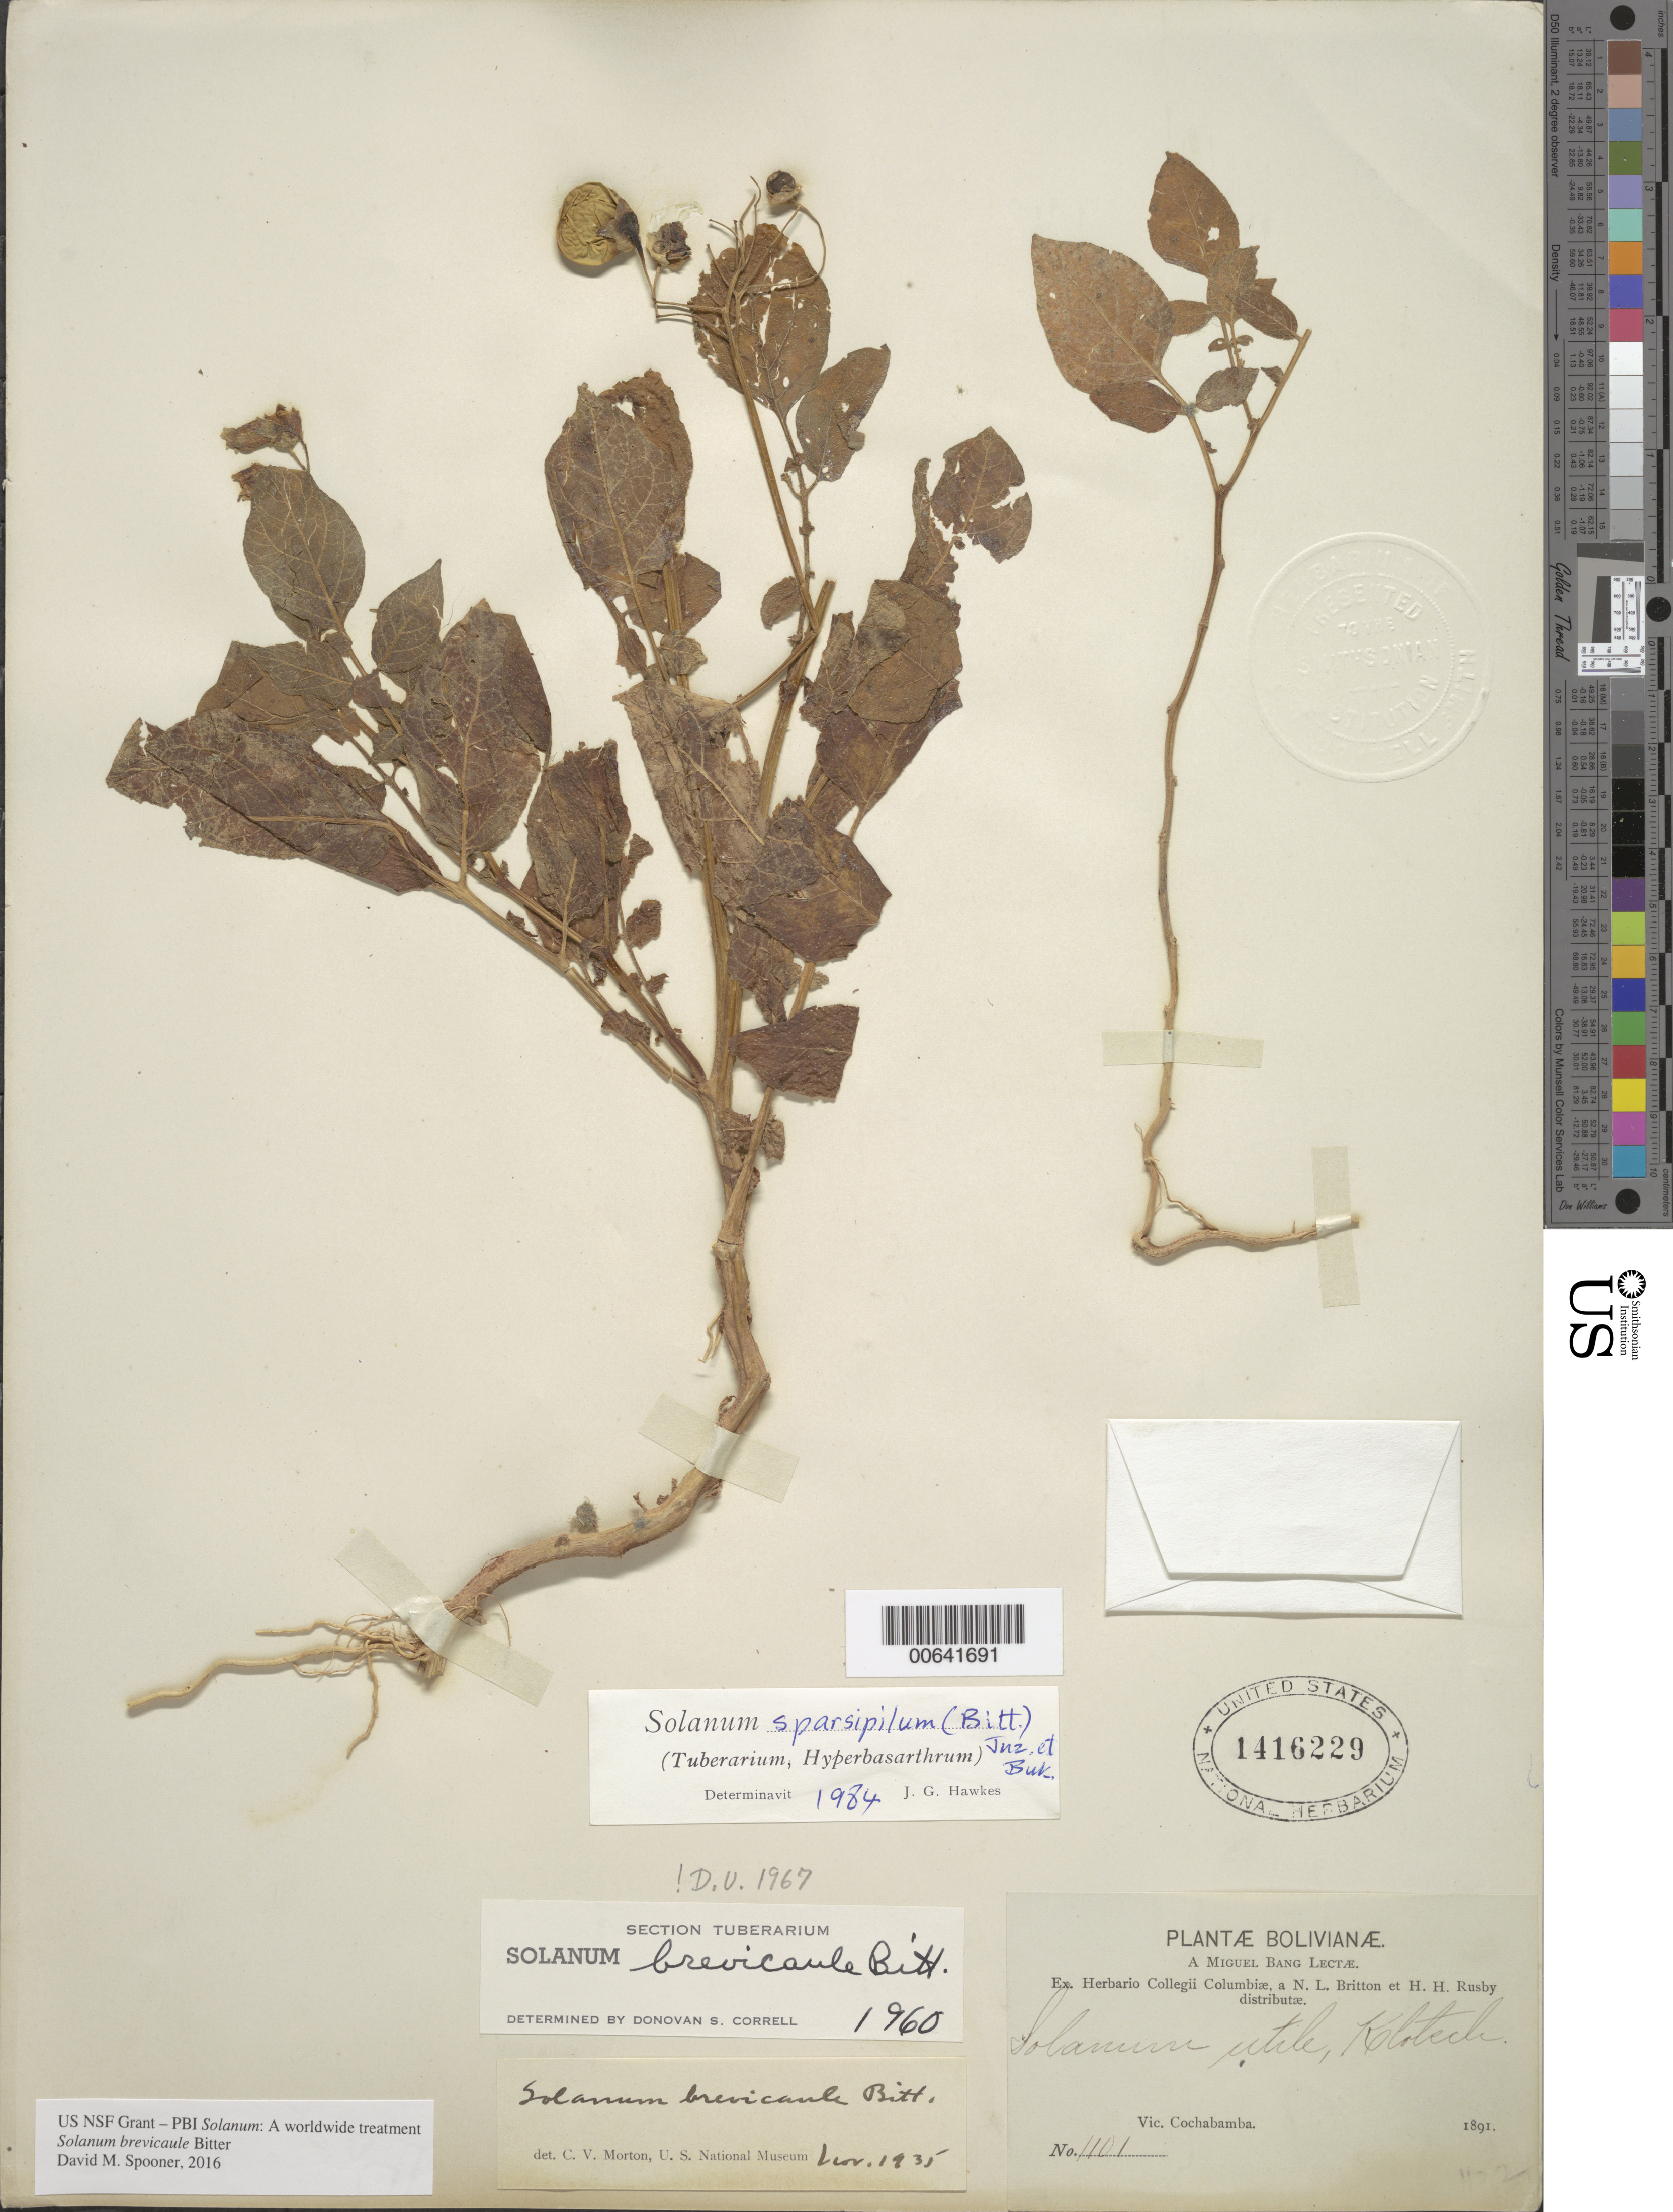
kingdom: Plantae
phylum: Tracheophyta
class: Magnoliopsida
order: Solanales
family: Solanaceae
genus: Solanum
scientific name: Solanum liriunianum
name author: Cárdenas & Hawkes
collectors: M. Bang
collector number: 1101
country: Bolivia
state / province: Cochabamba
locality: Vic. Cochabamba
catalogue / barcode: US 1416229